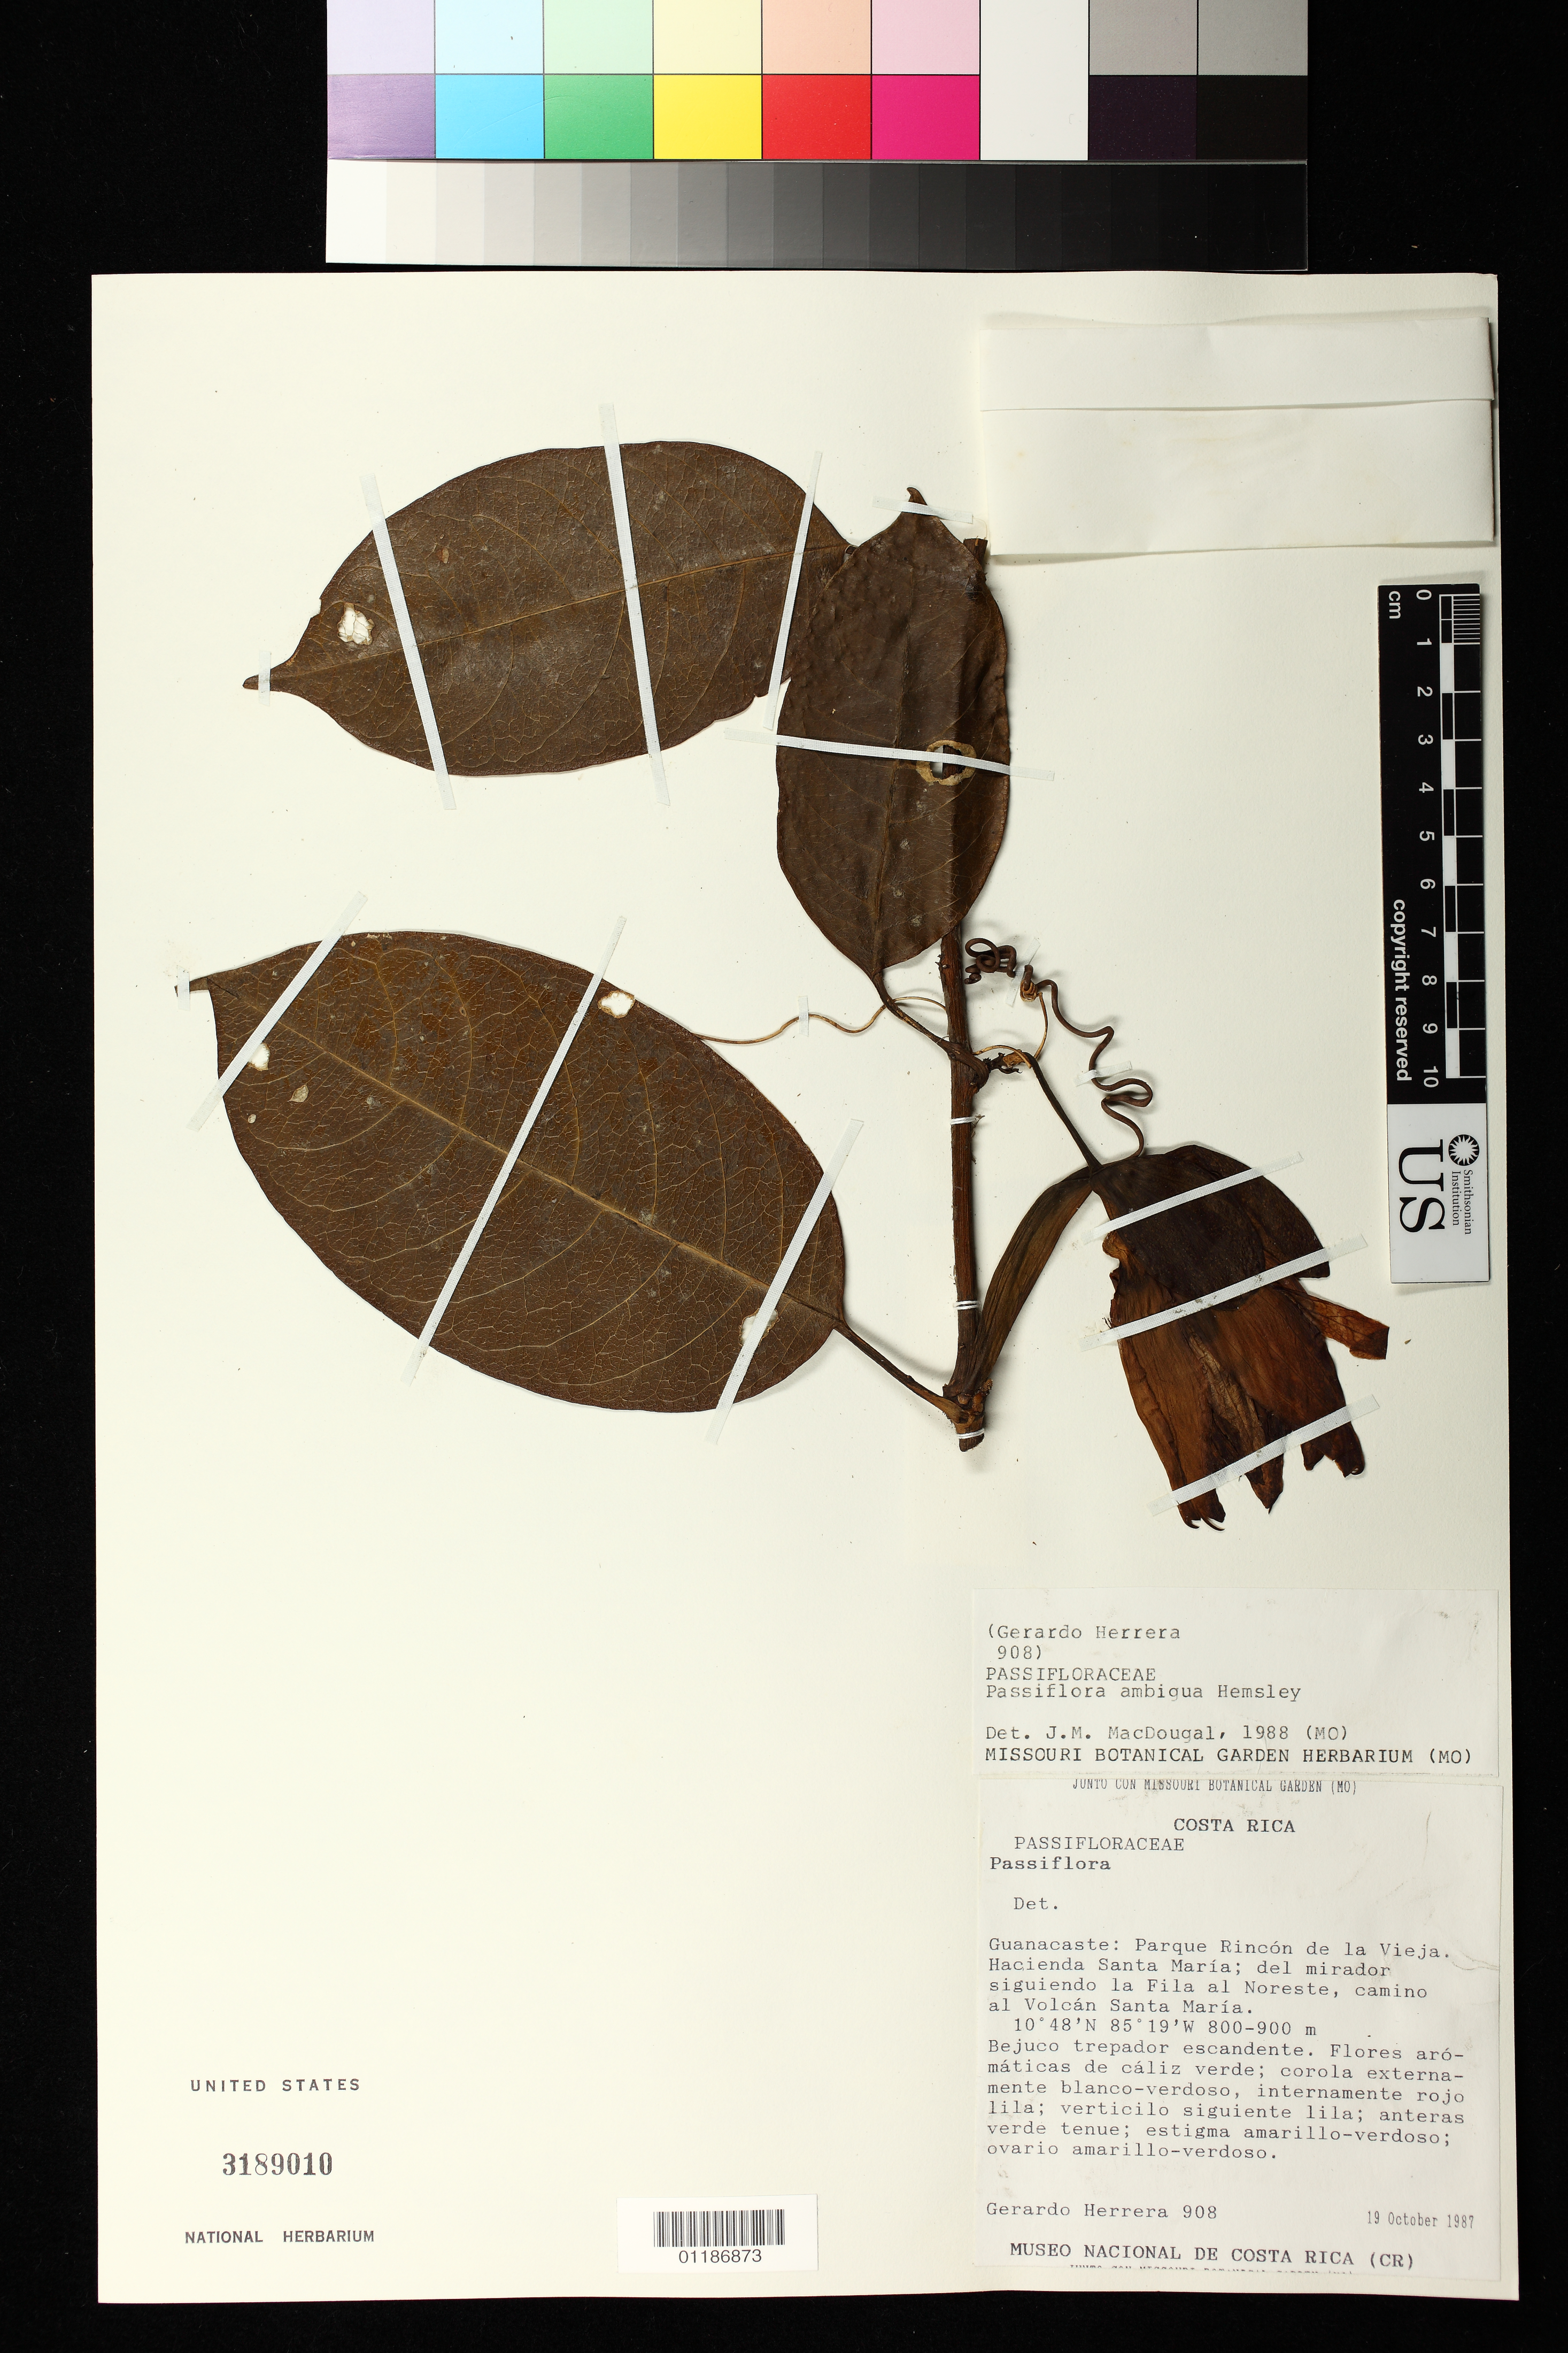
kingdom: Plantae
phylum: Tracheophyta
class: Magnoliopsida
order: Malpighiales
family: Passifloraceae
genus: Passiflora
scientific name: Passiflora ambigua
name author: Hemsl.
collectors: G. Herrera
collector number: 908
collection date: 1987-10-19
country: Costa Rica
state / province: Guanacaste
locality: Parque Rincon de la Vieja, Hacienda Santa Maria, del mirador siguiendo la Fila al Noreste, camino Al Volcan Santa Maria.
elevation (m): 800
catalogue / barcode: US 3189010